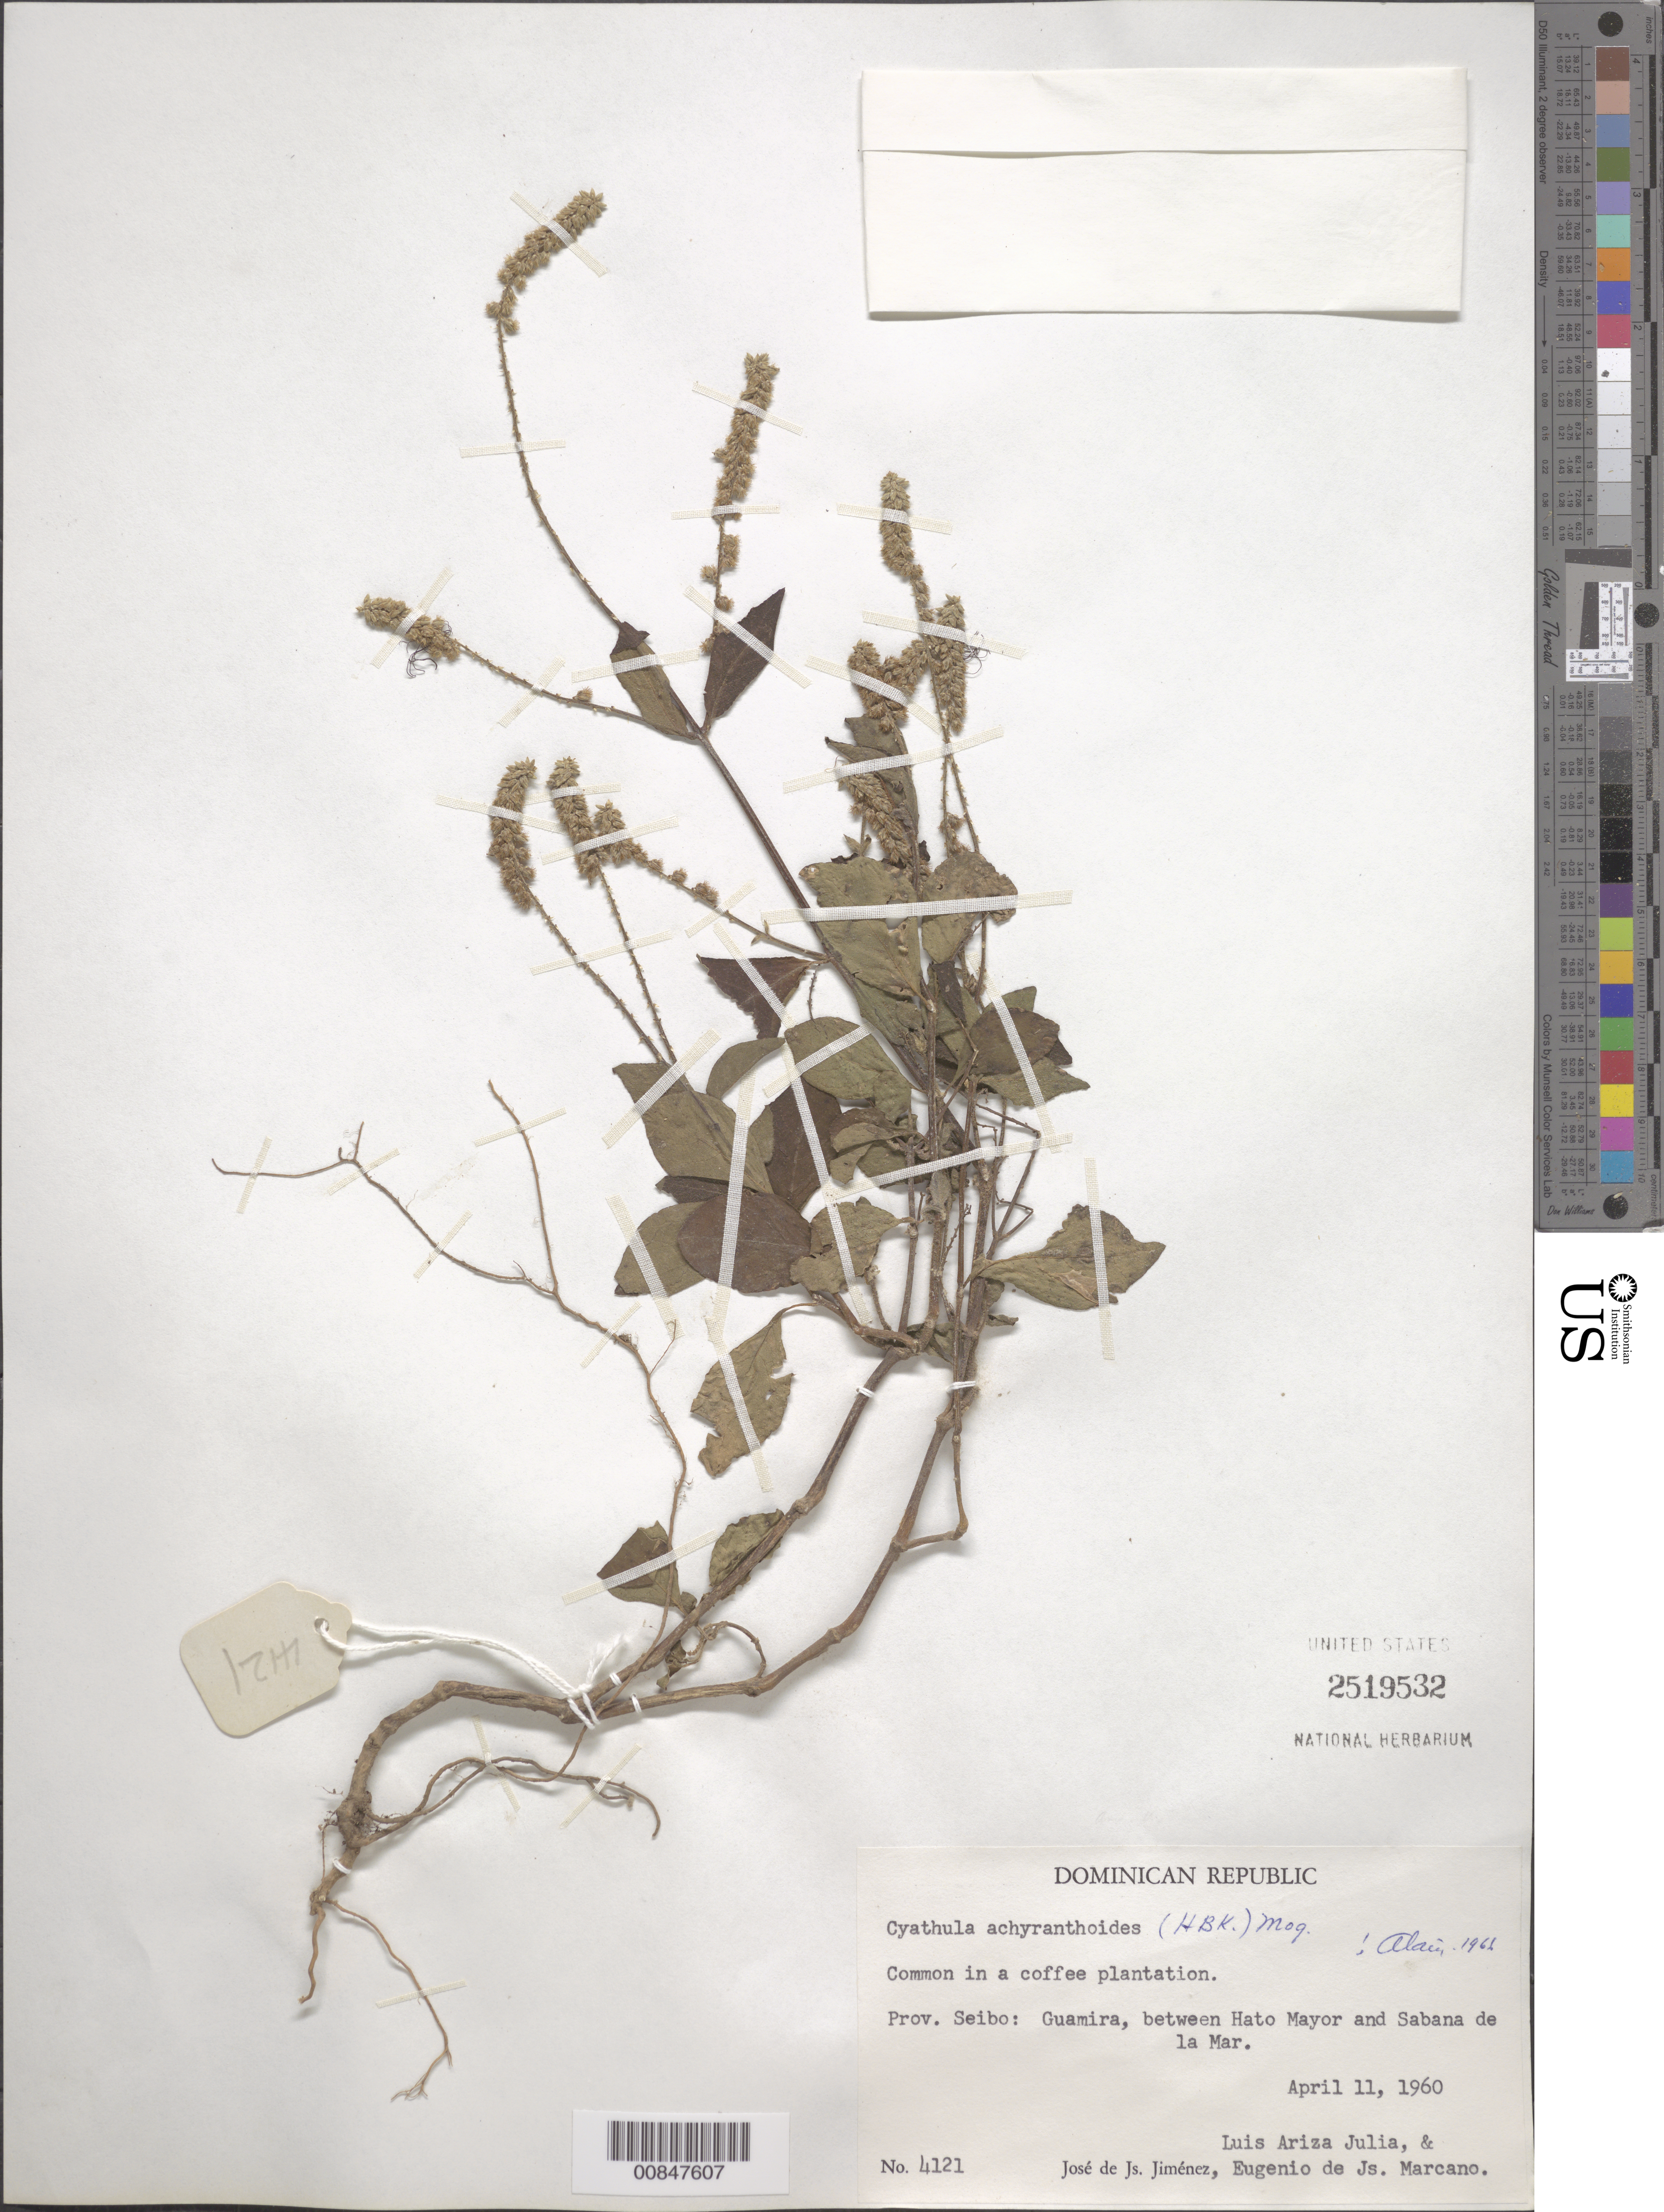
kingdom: Plantae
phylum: Tracheophyta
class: Magnoliopsida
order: Caryophyllales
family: Amaranthaceae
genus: Cyathula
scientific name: Cyathula achyranthoides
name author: (Kunth) Moq.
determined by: Liogier, Alain H.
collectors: J. J. Jiménez Almonte, L. Ariza-Julia & E. J. Marcano F.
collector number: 4121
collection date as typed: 11 Apr 1960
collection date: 1960-04-11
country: Dominican Republic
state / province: El Seibo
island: Hispaniola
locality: Guamira, between Hato Mayor and Sabana de la Mar.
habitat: Common in a coffe plantation.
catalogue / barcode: US 2519532